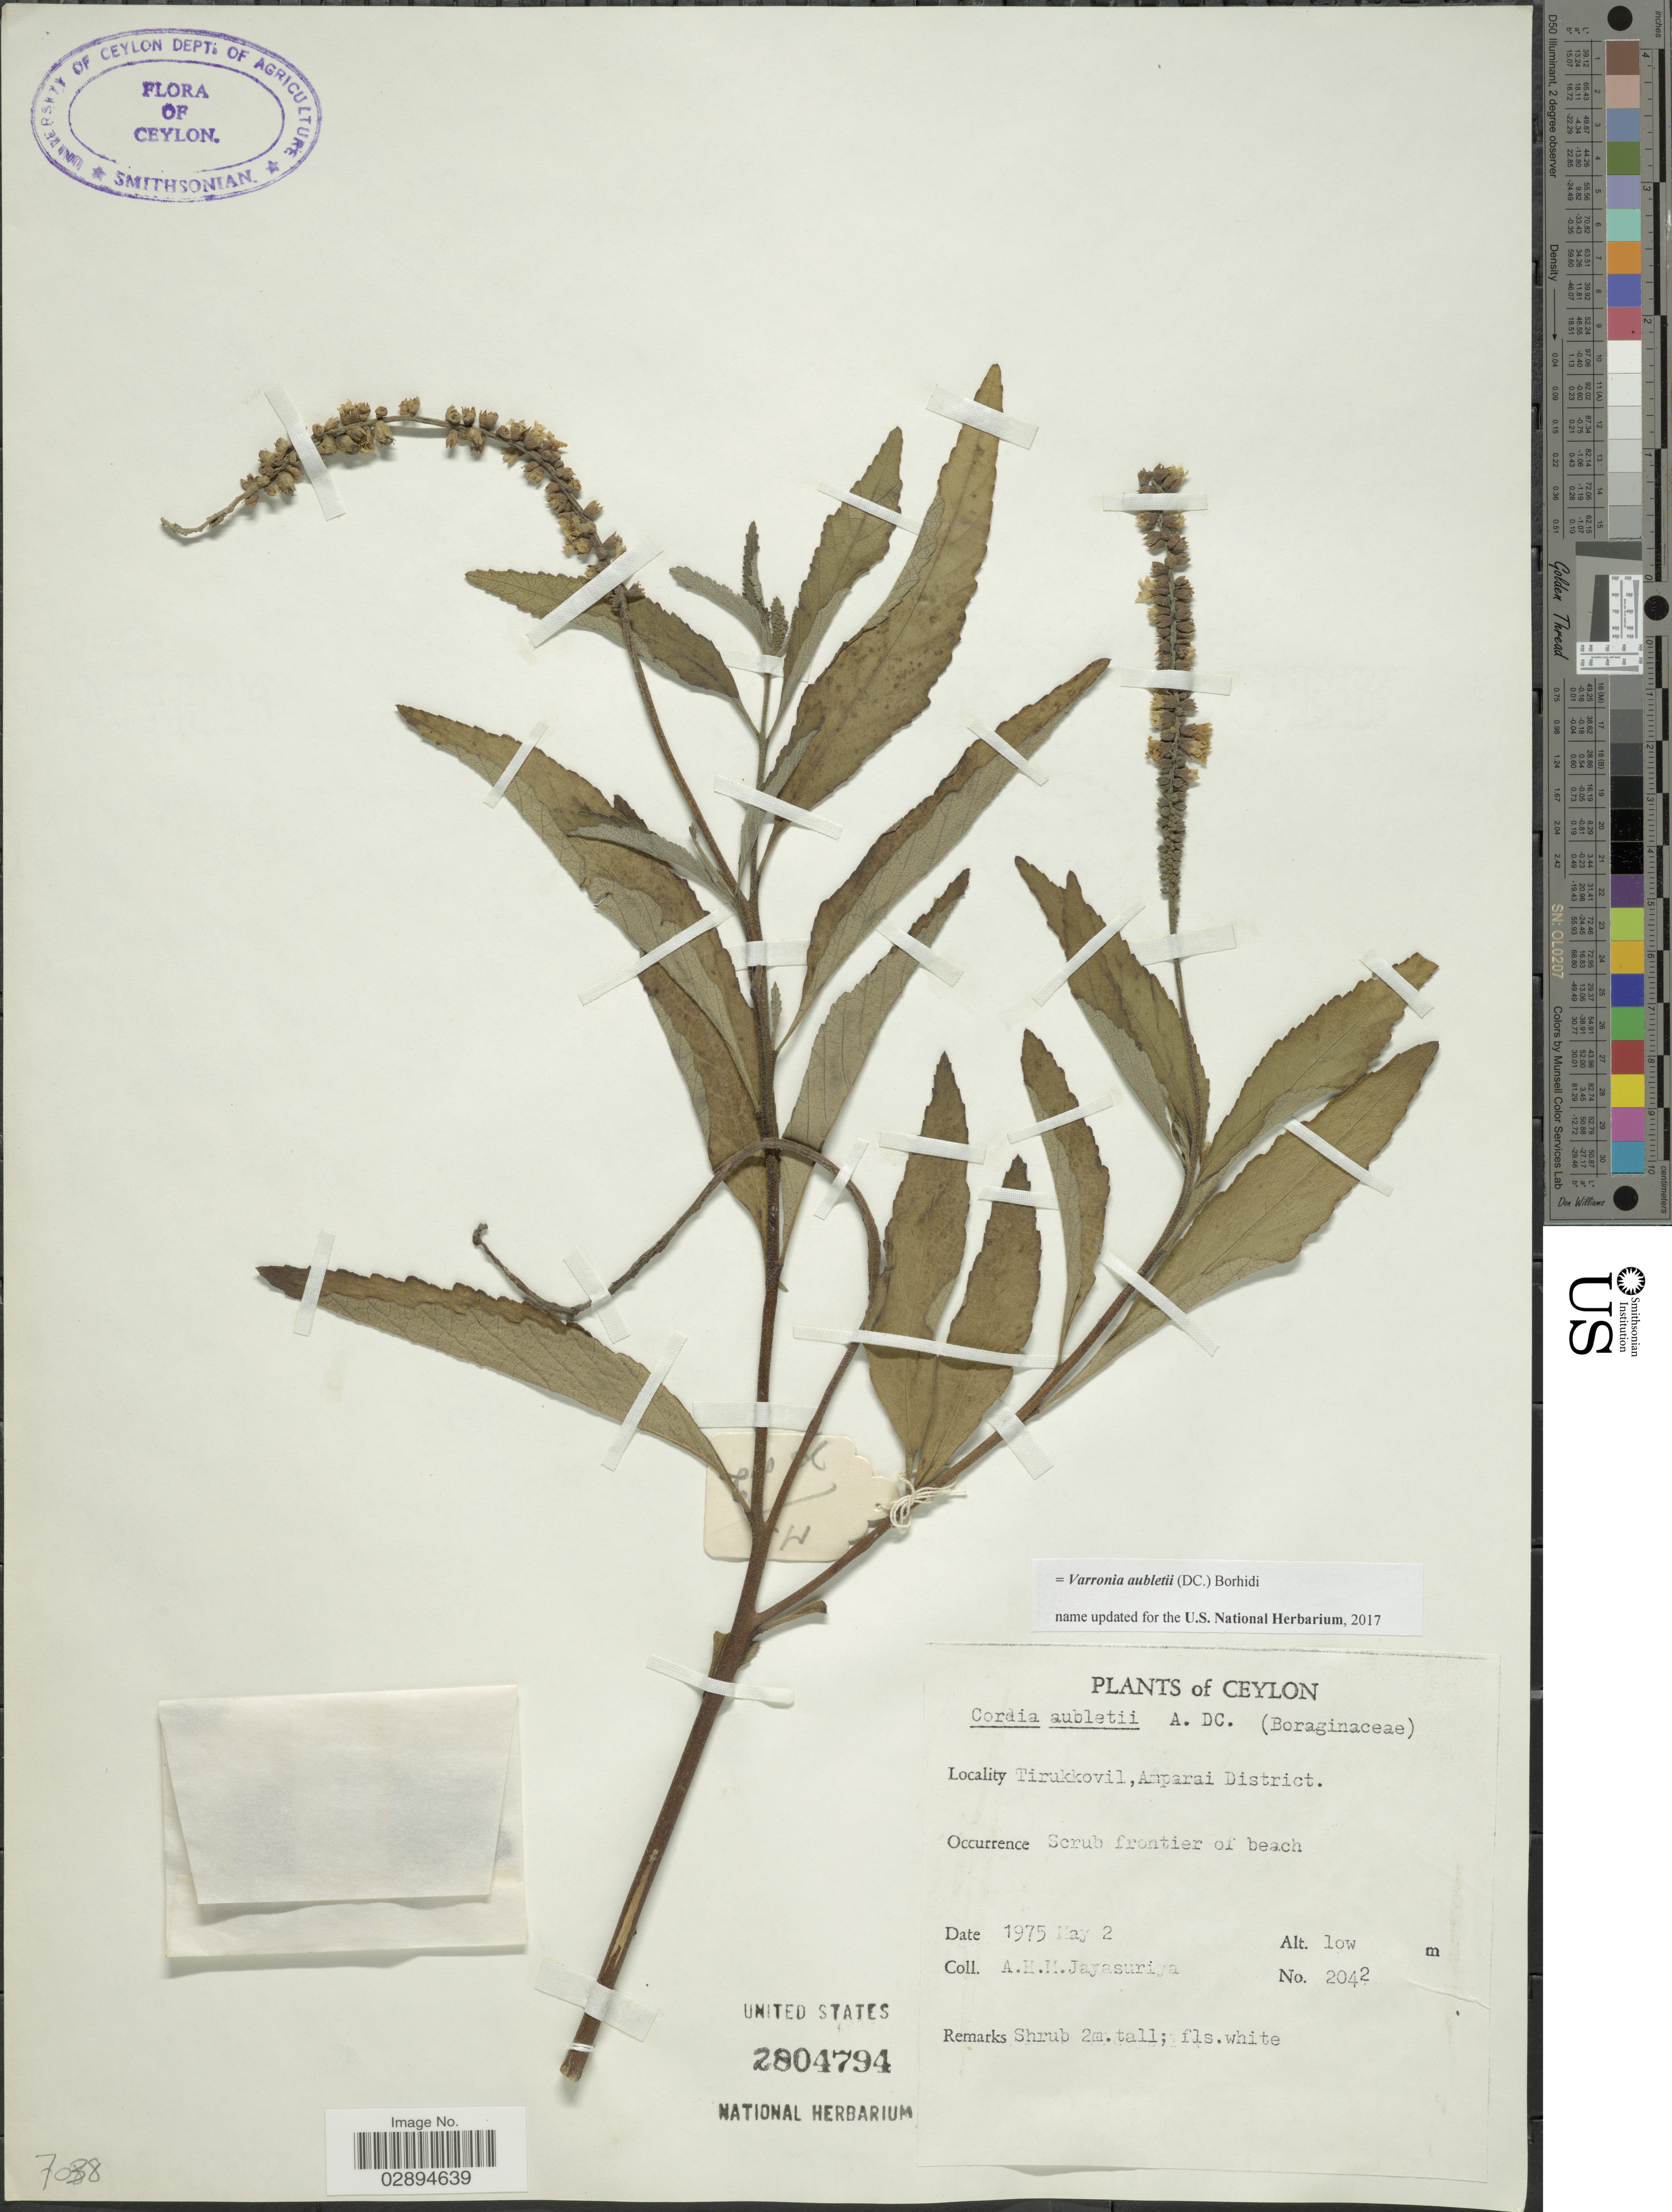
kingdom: Plantae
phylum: Tracheophyta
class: Magnoliopsida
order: Boraginales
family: Cordiaceae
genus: Varronia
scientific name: Varronia aubletii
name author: (DC.) Borhidi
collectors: A. Jayasuriya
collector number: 2042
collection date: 1975-05-02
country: Sri Lanka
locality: Ceylon. Tirukkovil, Amparai District.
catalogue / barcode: US 2804794